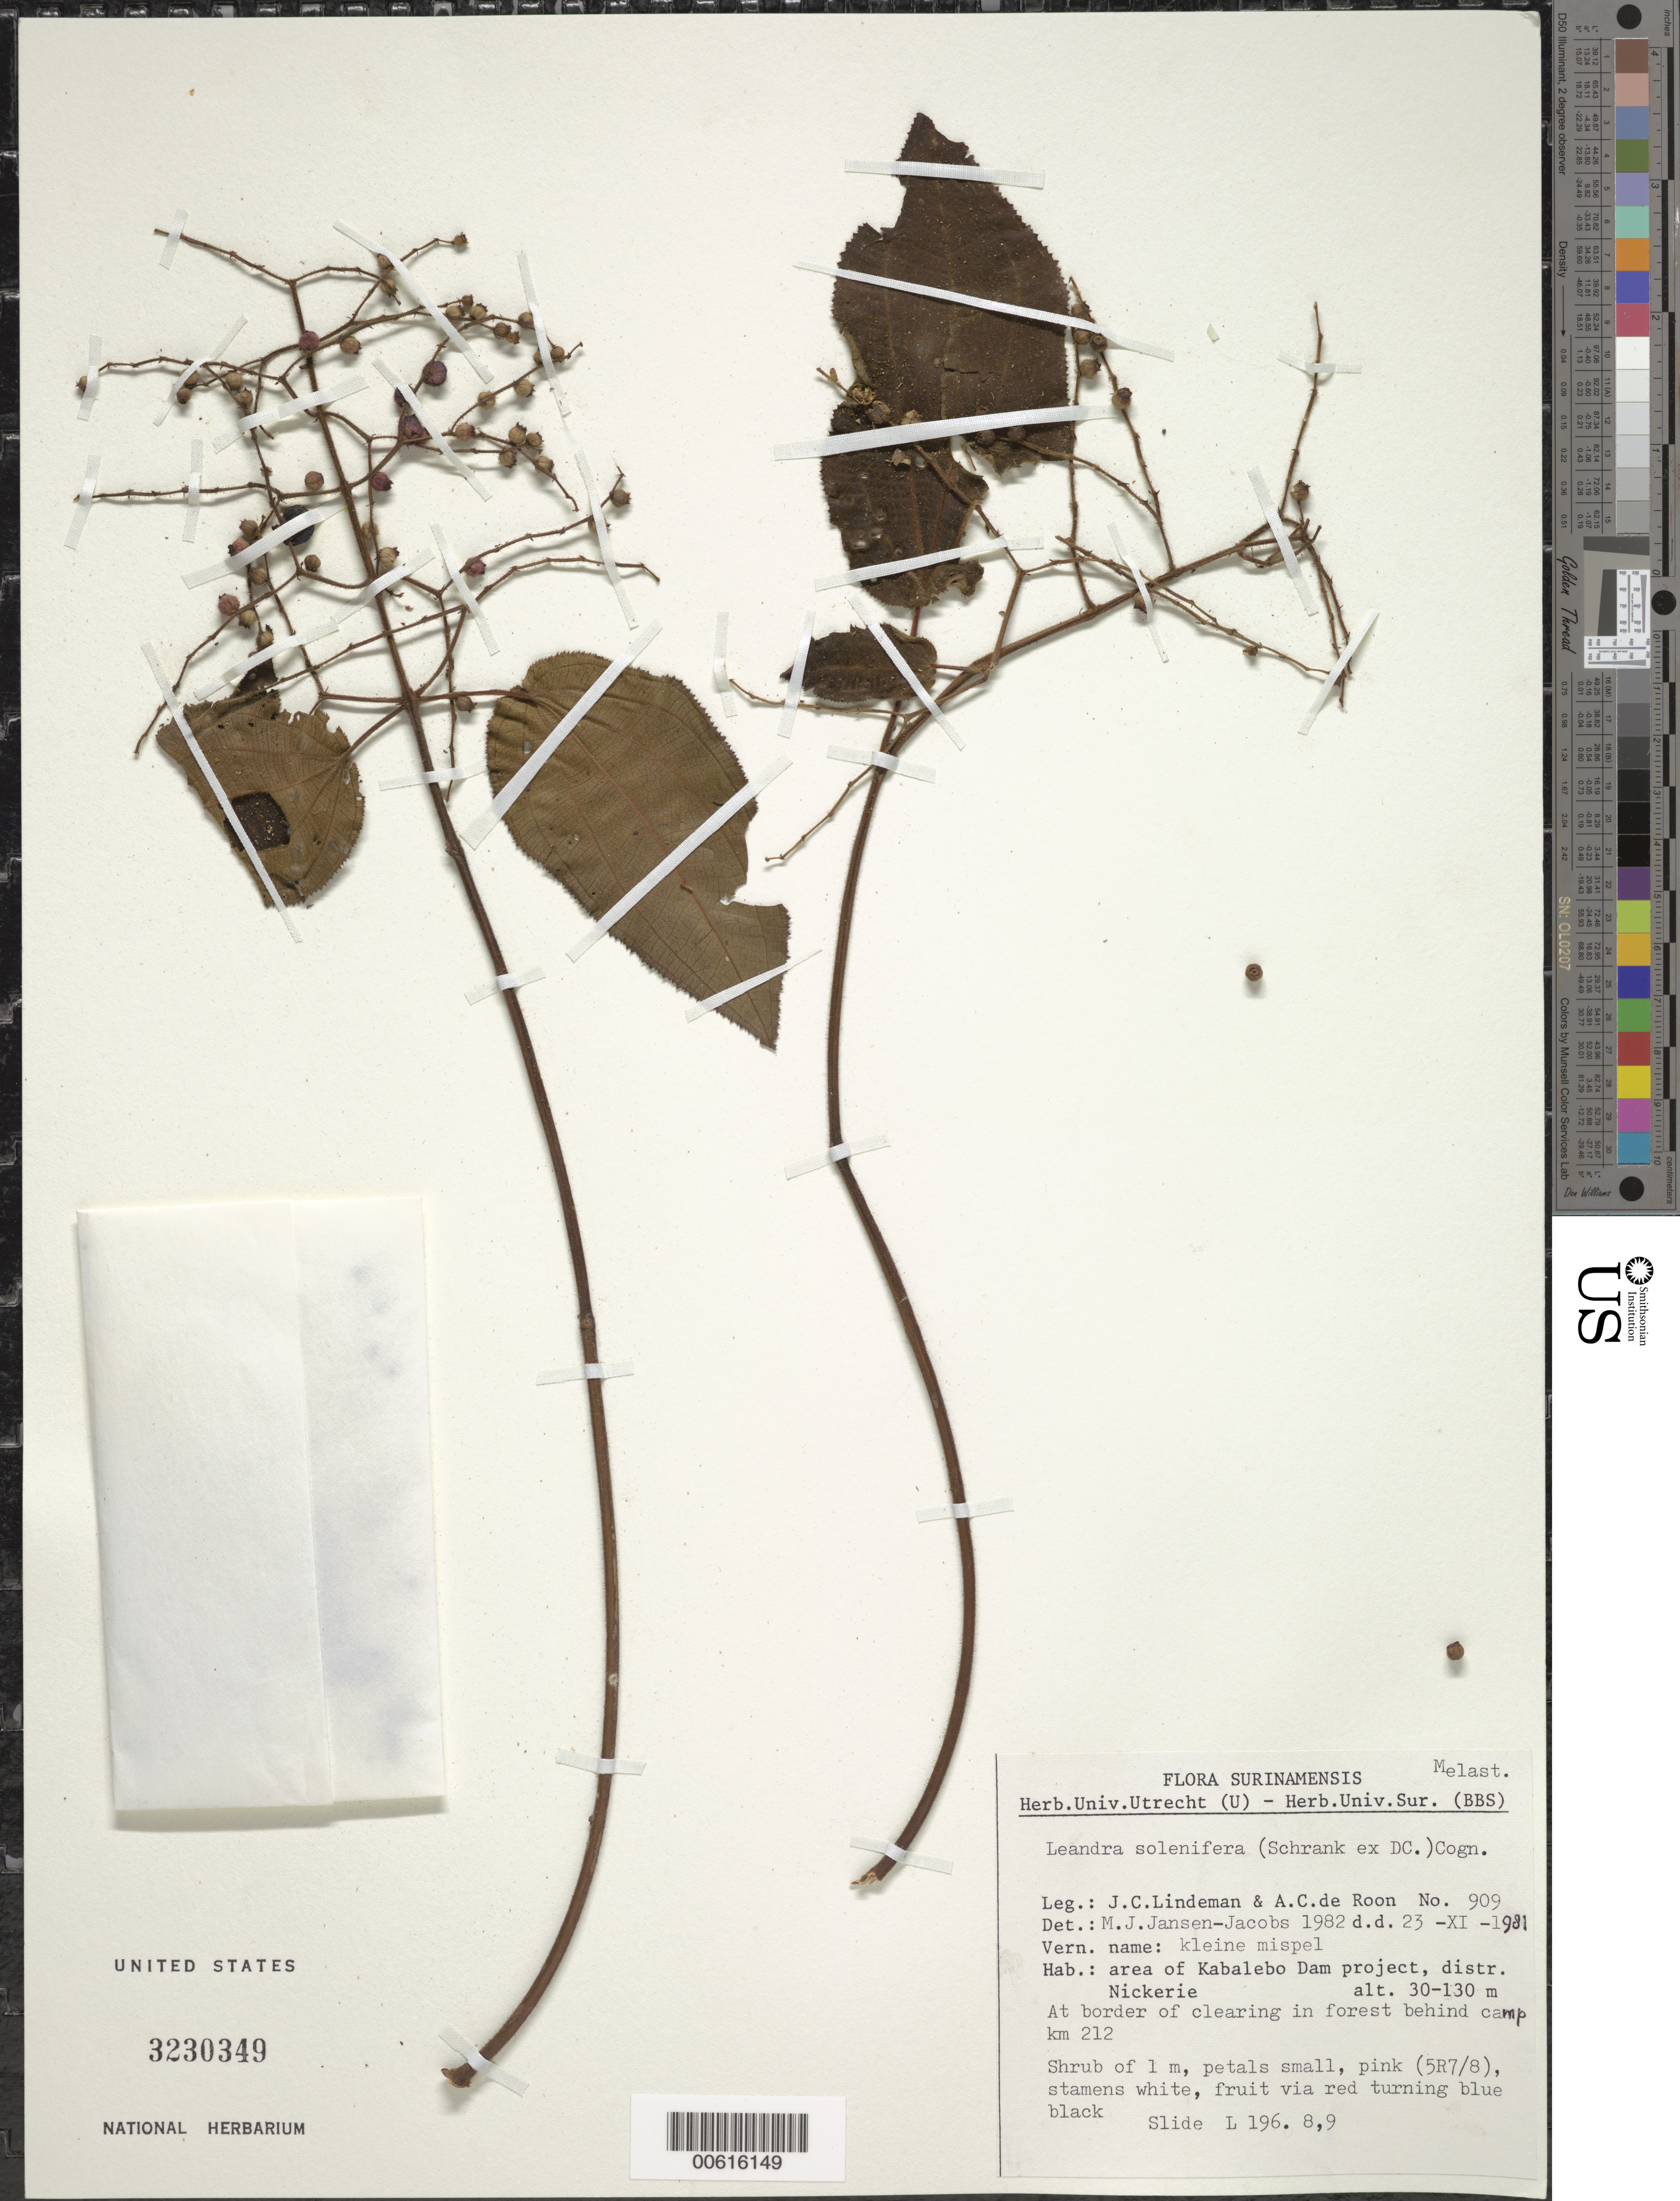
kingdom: Plantae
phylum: Tracheophyta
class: Magnoliopsida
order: Myrtales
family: Melastomataceae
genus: Leandra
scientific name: Leandra solenifera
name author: Cogn.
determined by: Jansen-Jacobs, M. J., (U), Nationaal Herbarium Nederland, Utrecht University branch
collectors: J. C. Lindeman & A. de Roon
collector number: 81 909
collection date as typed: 23-Nov-81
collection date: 1981-11-23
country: Suriname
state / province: Nickerie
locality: Kabalebo Dam project area, behind camp, km 212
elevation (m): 30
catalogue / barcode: US 3230349